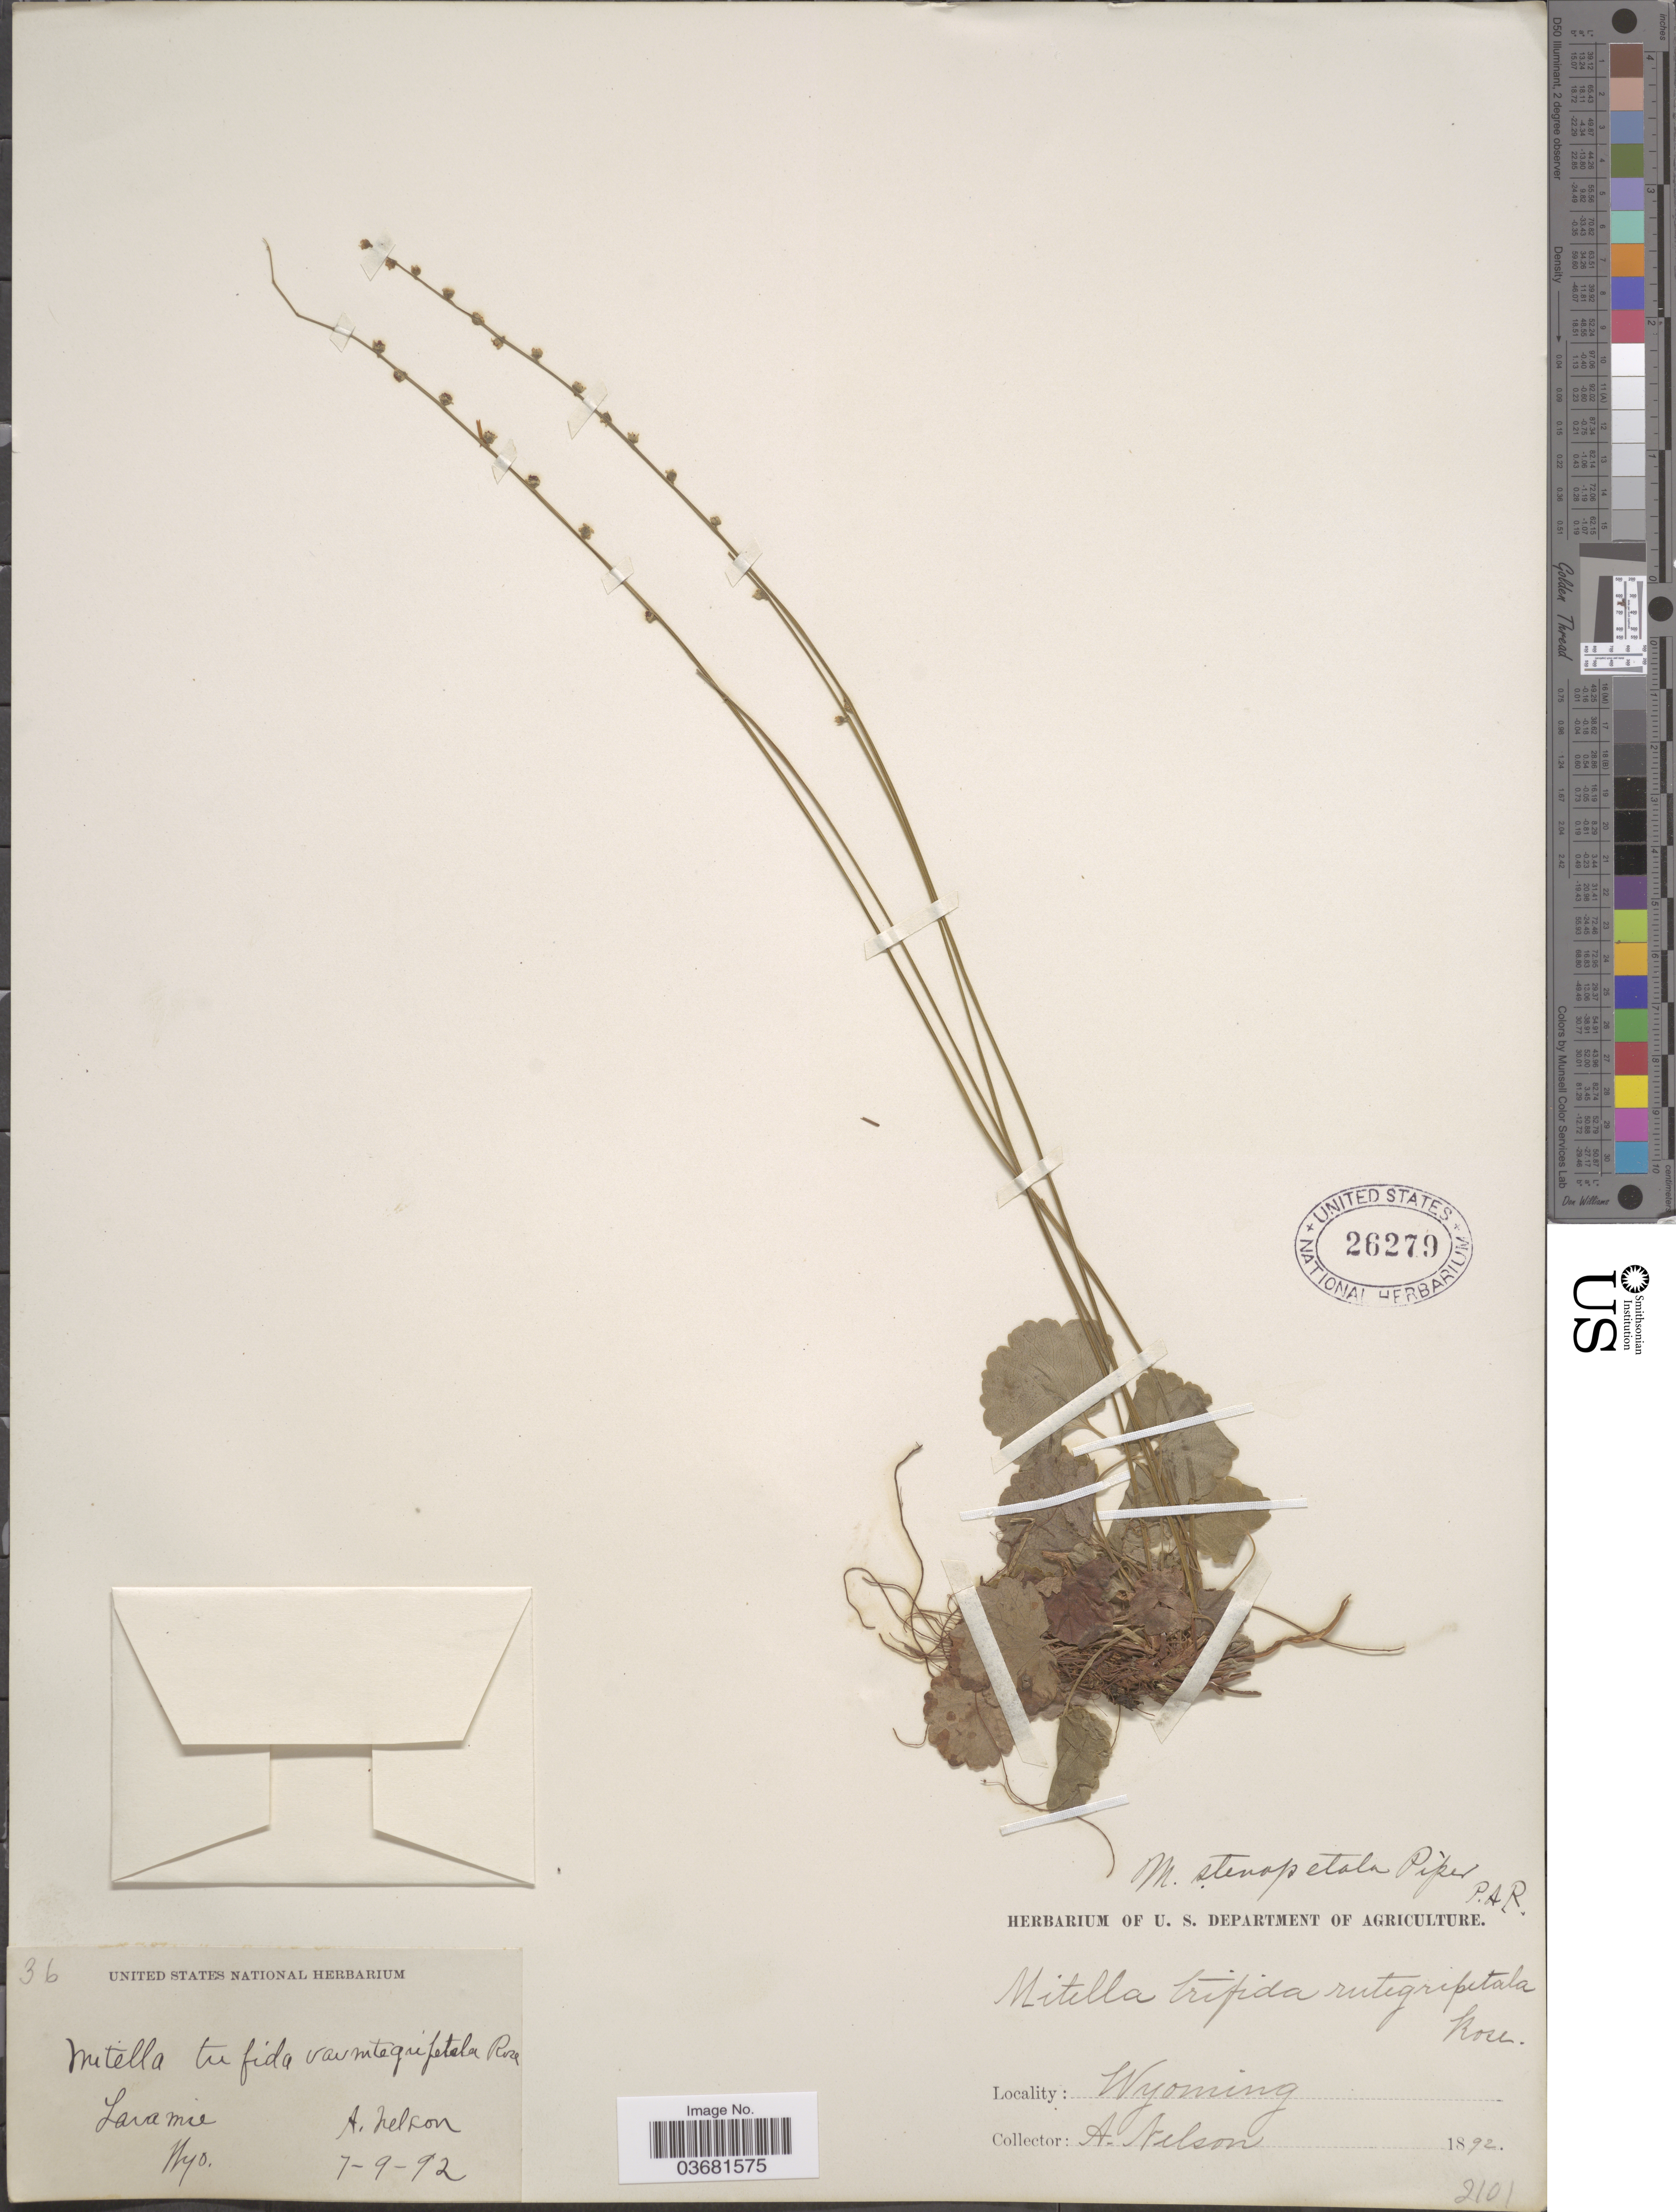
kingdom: Plantae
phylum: Tracheophyta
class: Magnoliopsida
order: Saxifragales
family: Saxifragaceae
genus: Mitella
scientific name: Mitella stenopetala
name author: Piper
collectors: A. Nelson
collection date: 1892-07-09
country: United States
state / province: Wyoming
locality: Laramie.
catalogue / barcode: US 26279